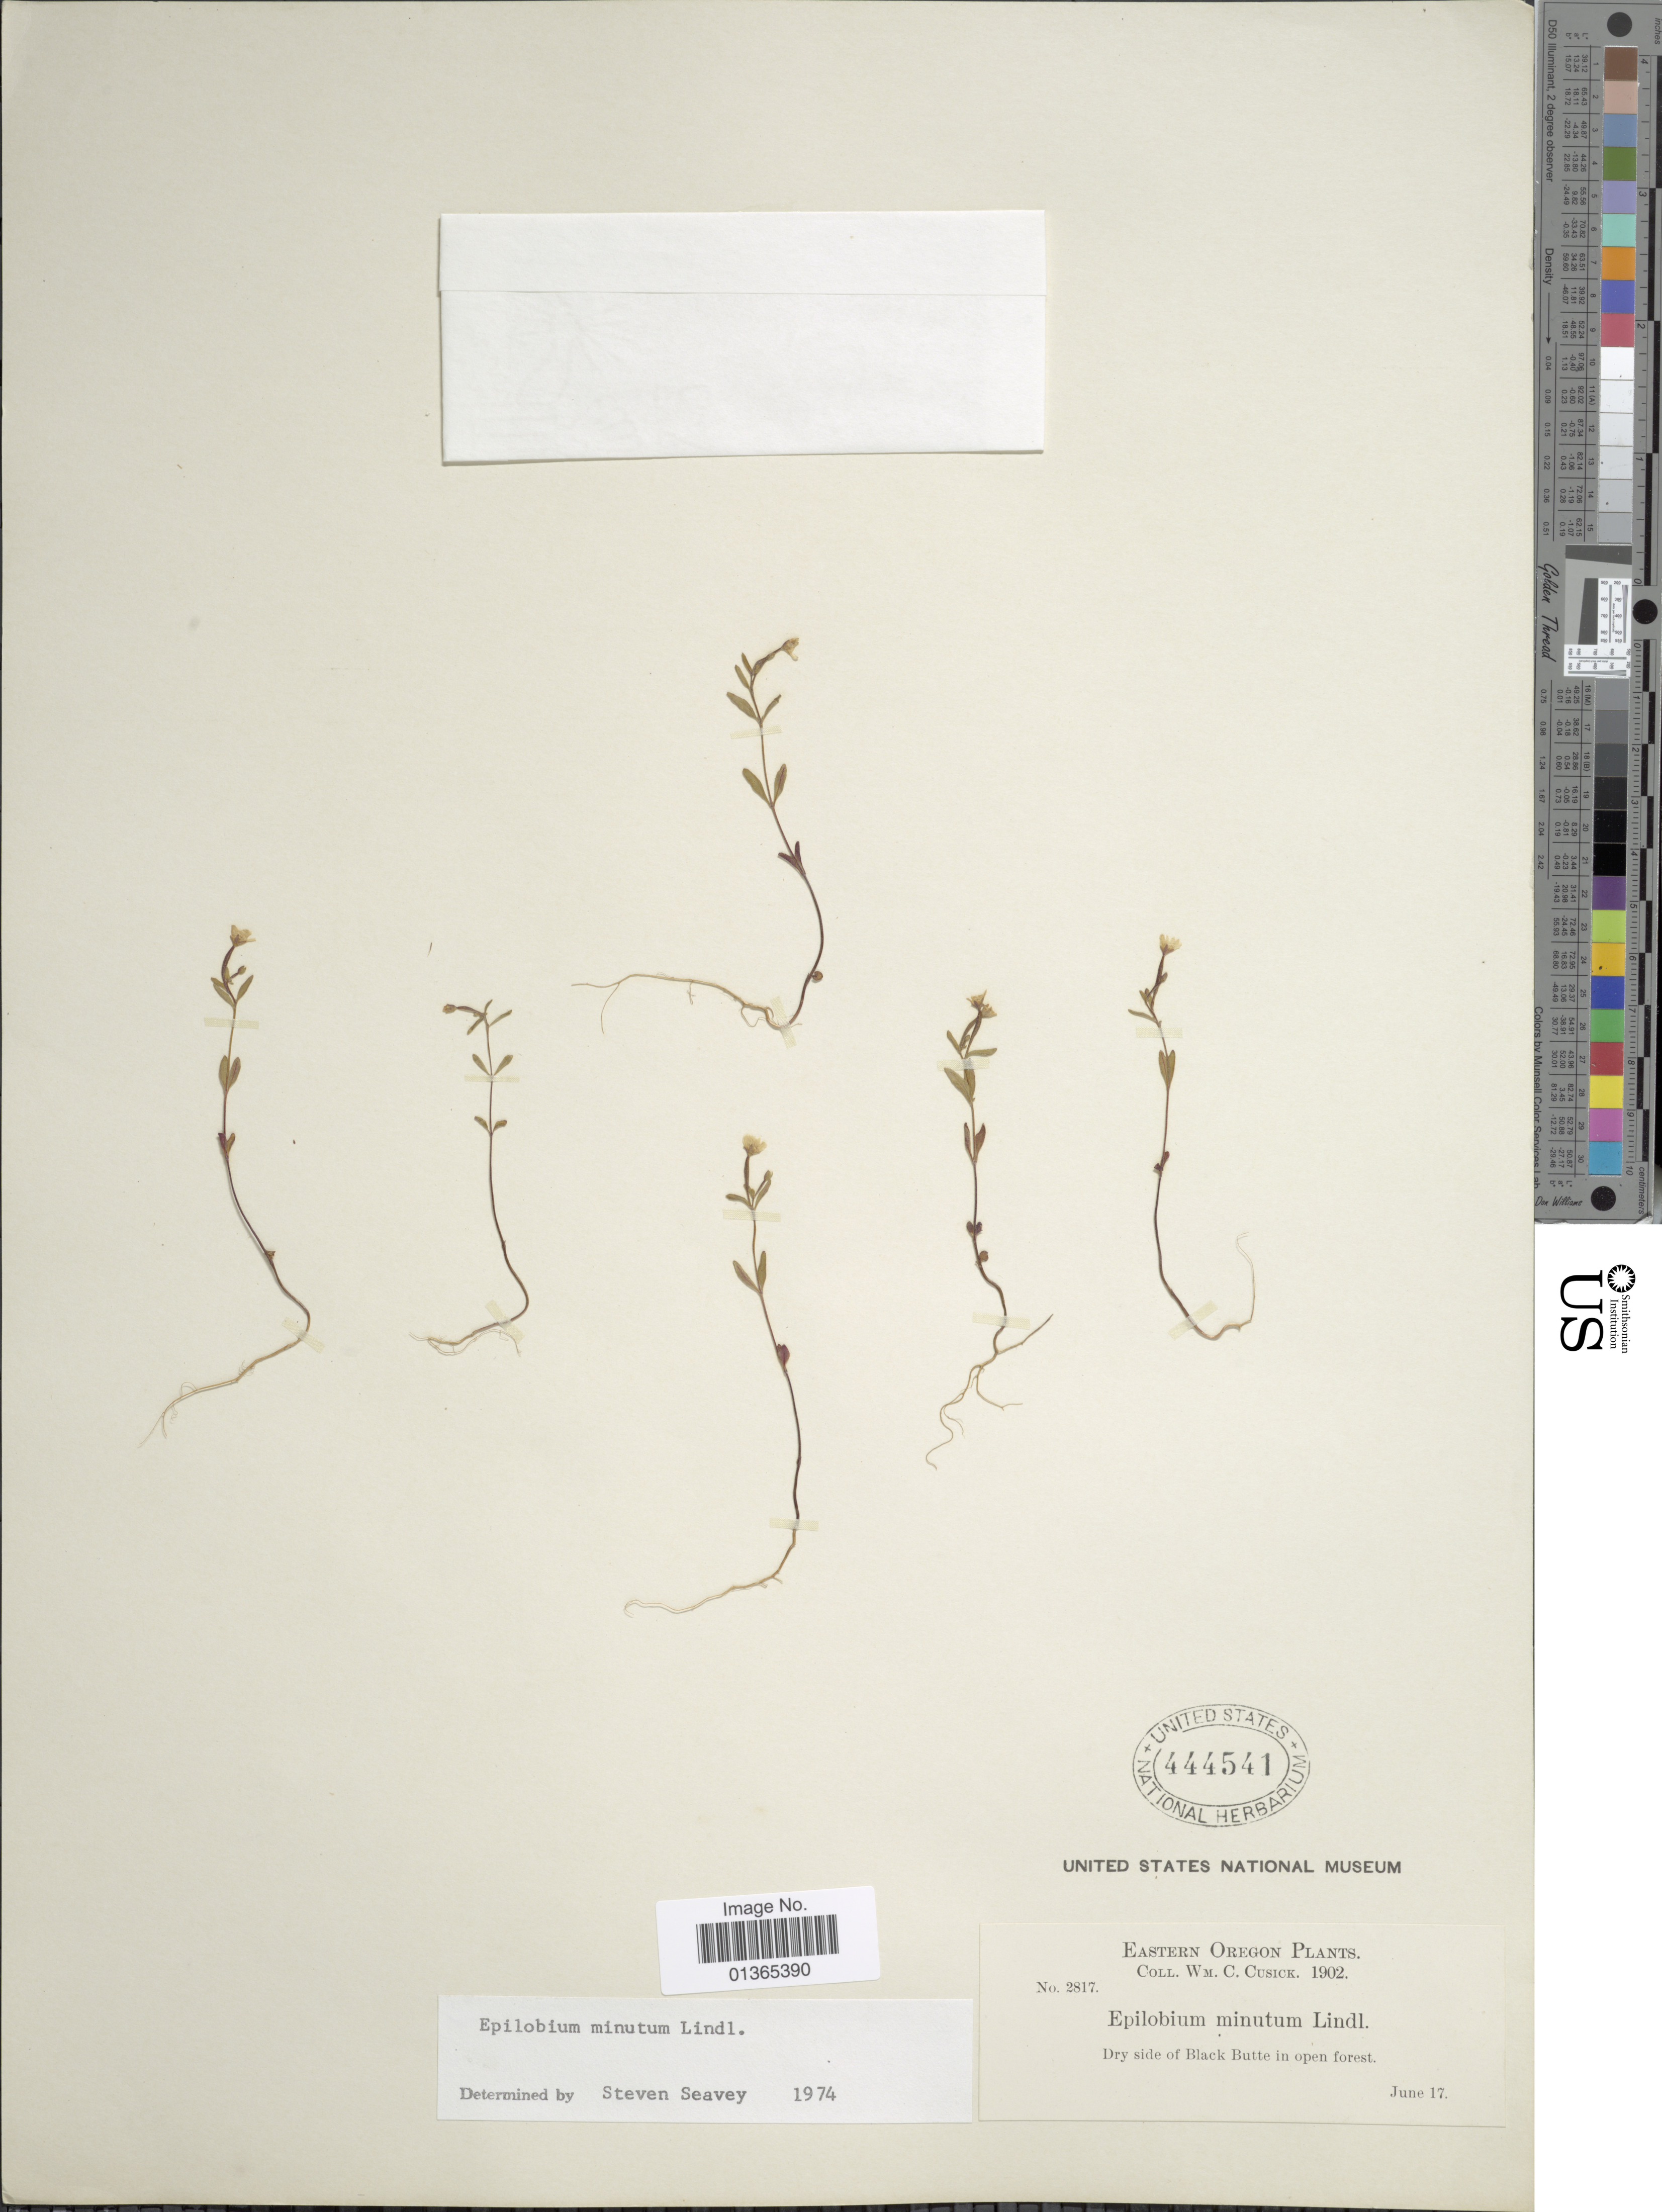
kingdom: Plantae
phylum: Tracheophyta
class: Magnoliopsida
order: Myrtales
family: Onagraceae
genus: Epilobium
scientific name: Epilobium minutum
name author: Lindl. ex Lehm.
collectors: W. C. Cusick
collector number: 2817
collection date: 1902-06-17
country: United States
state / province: Oregon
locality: Eastern Oregon. Dry side of Black Butte in open forest.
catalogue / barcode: US 444541